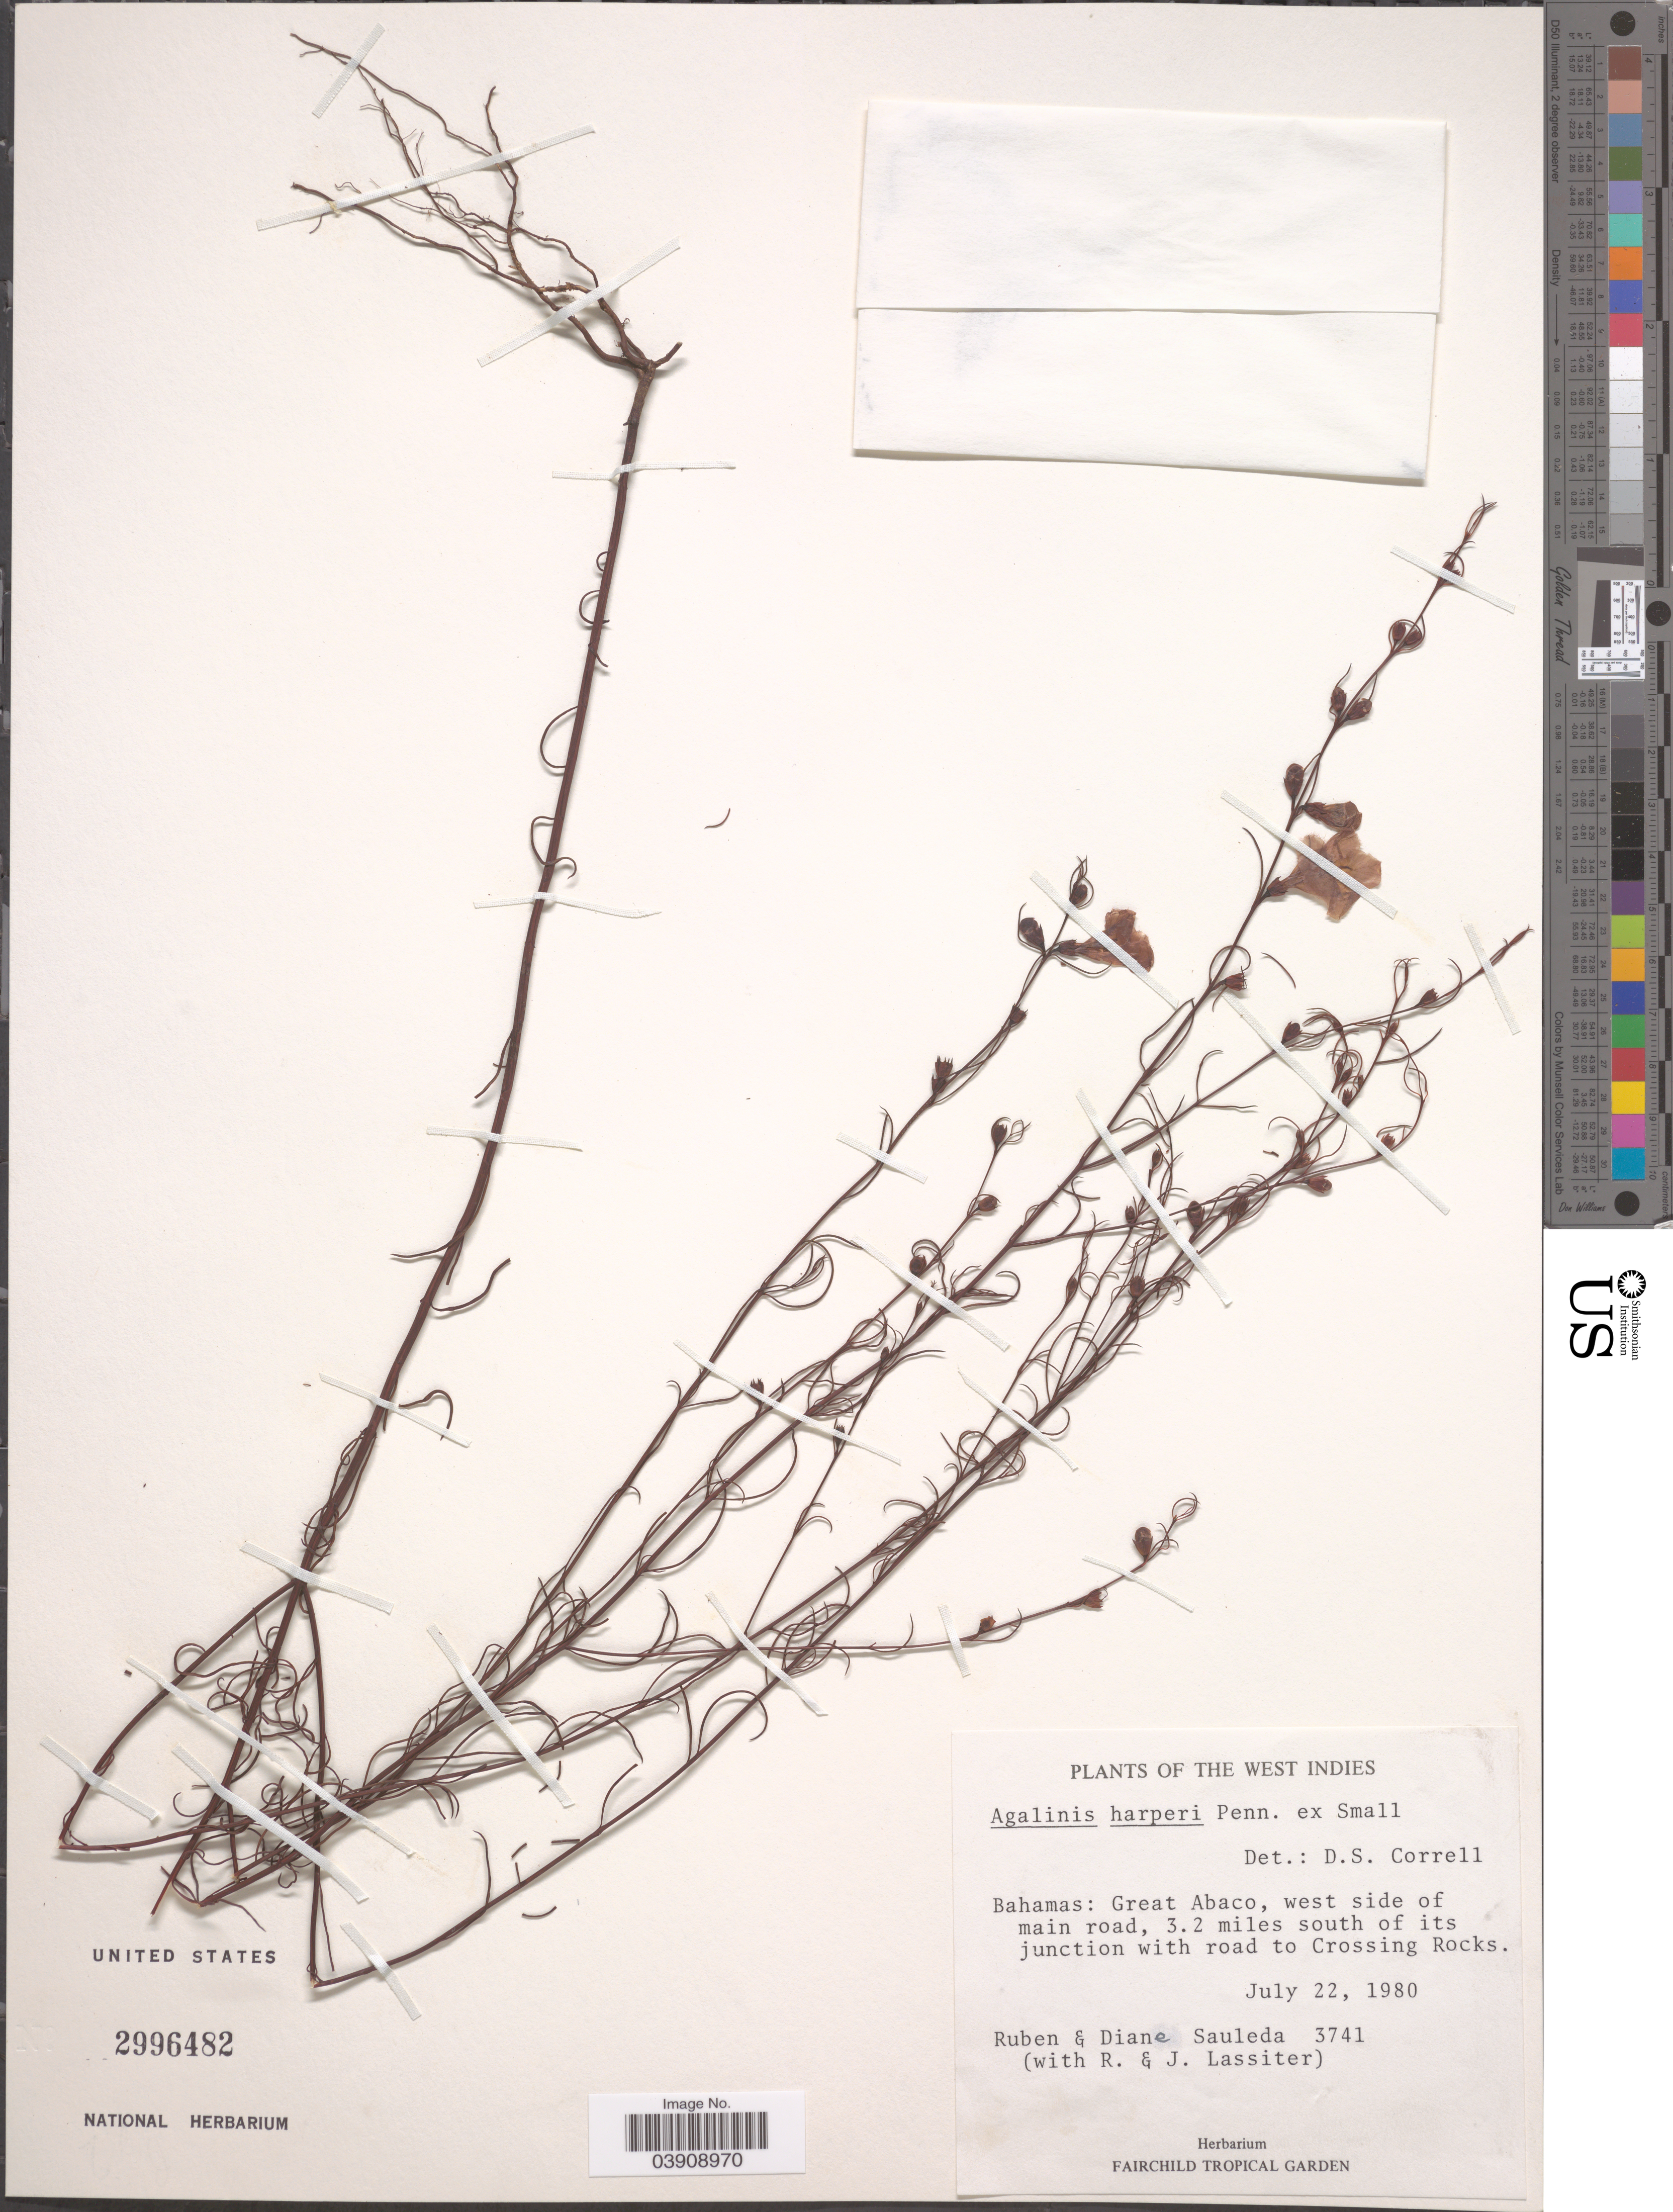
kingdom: Plantae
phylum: Tracheophyta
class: Magnoliopsida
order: Lamiales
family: Orobanchaceae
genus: Agalinis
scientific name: Agalinis harperi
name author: Pennell in Small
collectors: R. Sauleda, D. K. Sauleda, R. Lassiter & J. Lassiter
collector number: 3741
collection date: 1980-07-22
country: Bahamas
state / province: South Abaco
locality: West side of main road, 3.2 miles south of its junction with road to Crossing Rocks.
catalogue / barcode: US 2996482